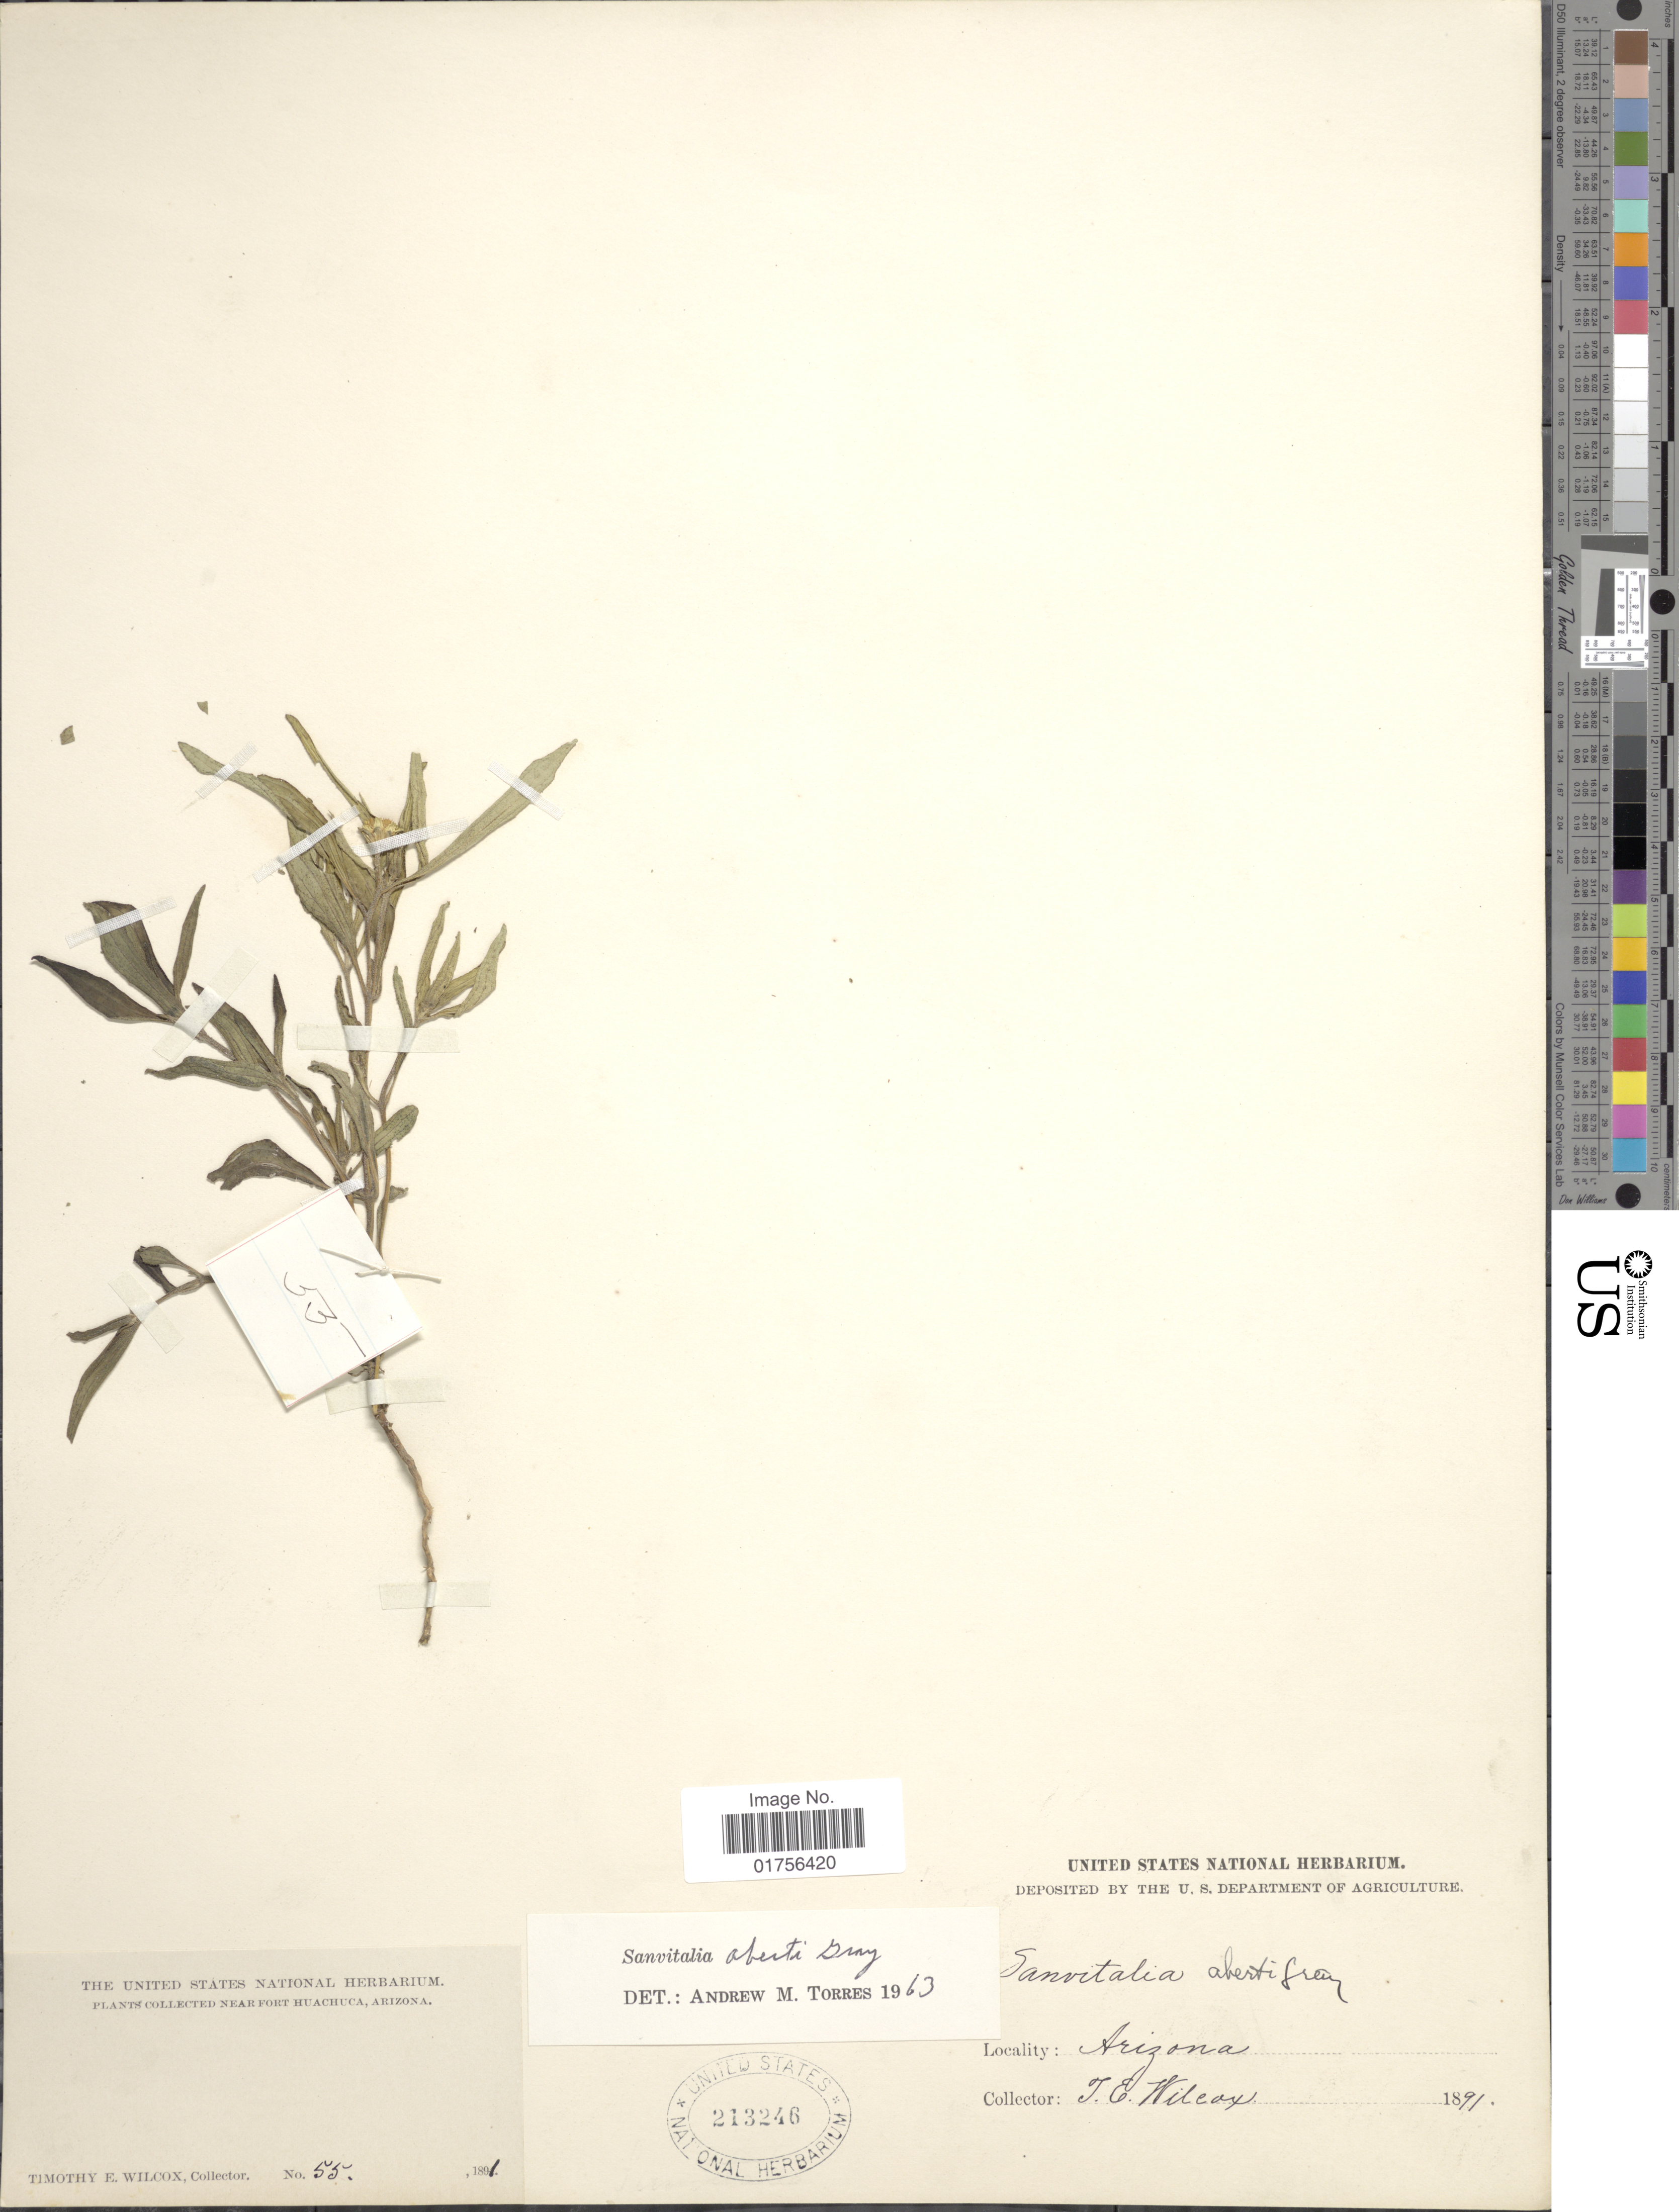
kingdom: Plantae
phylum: Tracheophyta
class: Magnoliopsida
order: Asterales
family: Asteraceae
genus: Sanvitalia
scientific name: Sanvitalia aberti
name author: A. Gray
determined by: Skibicki, Samuel V.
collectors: T. E. Wilcox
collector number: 55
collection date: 1891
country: United States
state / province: Arizona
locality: Near Fort Huachuca, Arizona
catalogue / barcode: US 213246